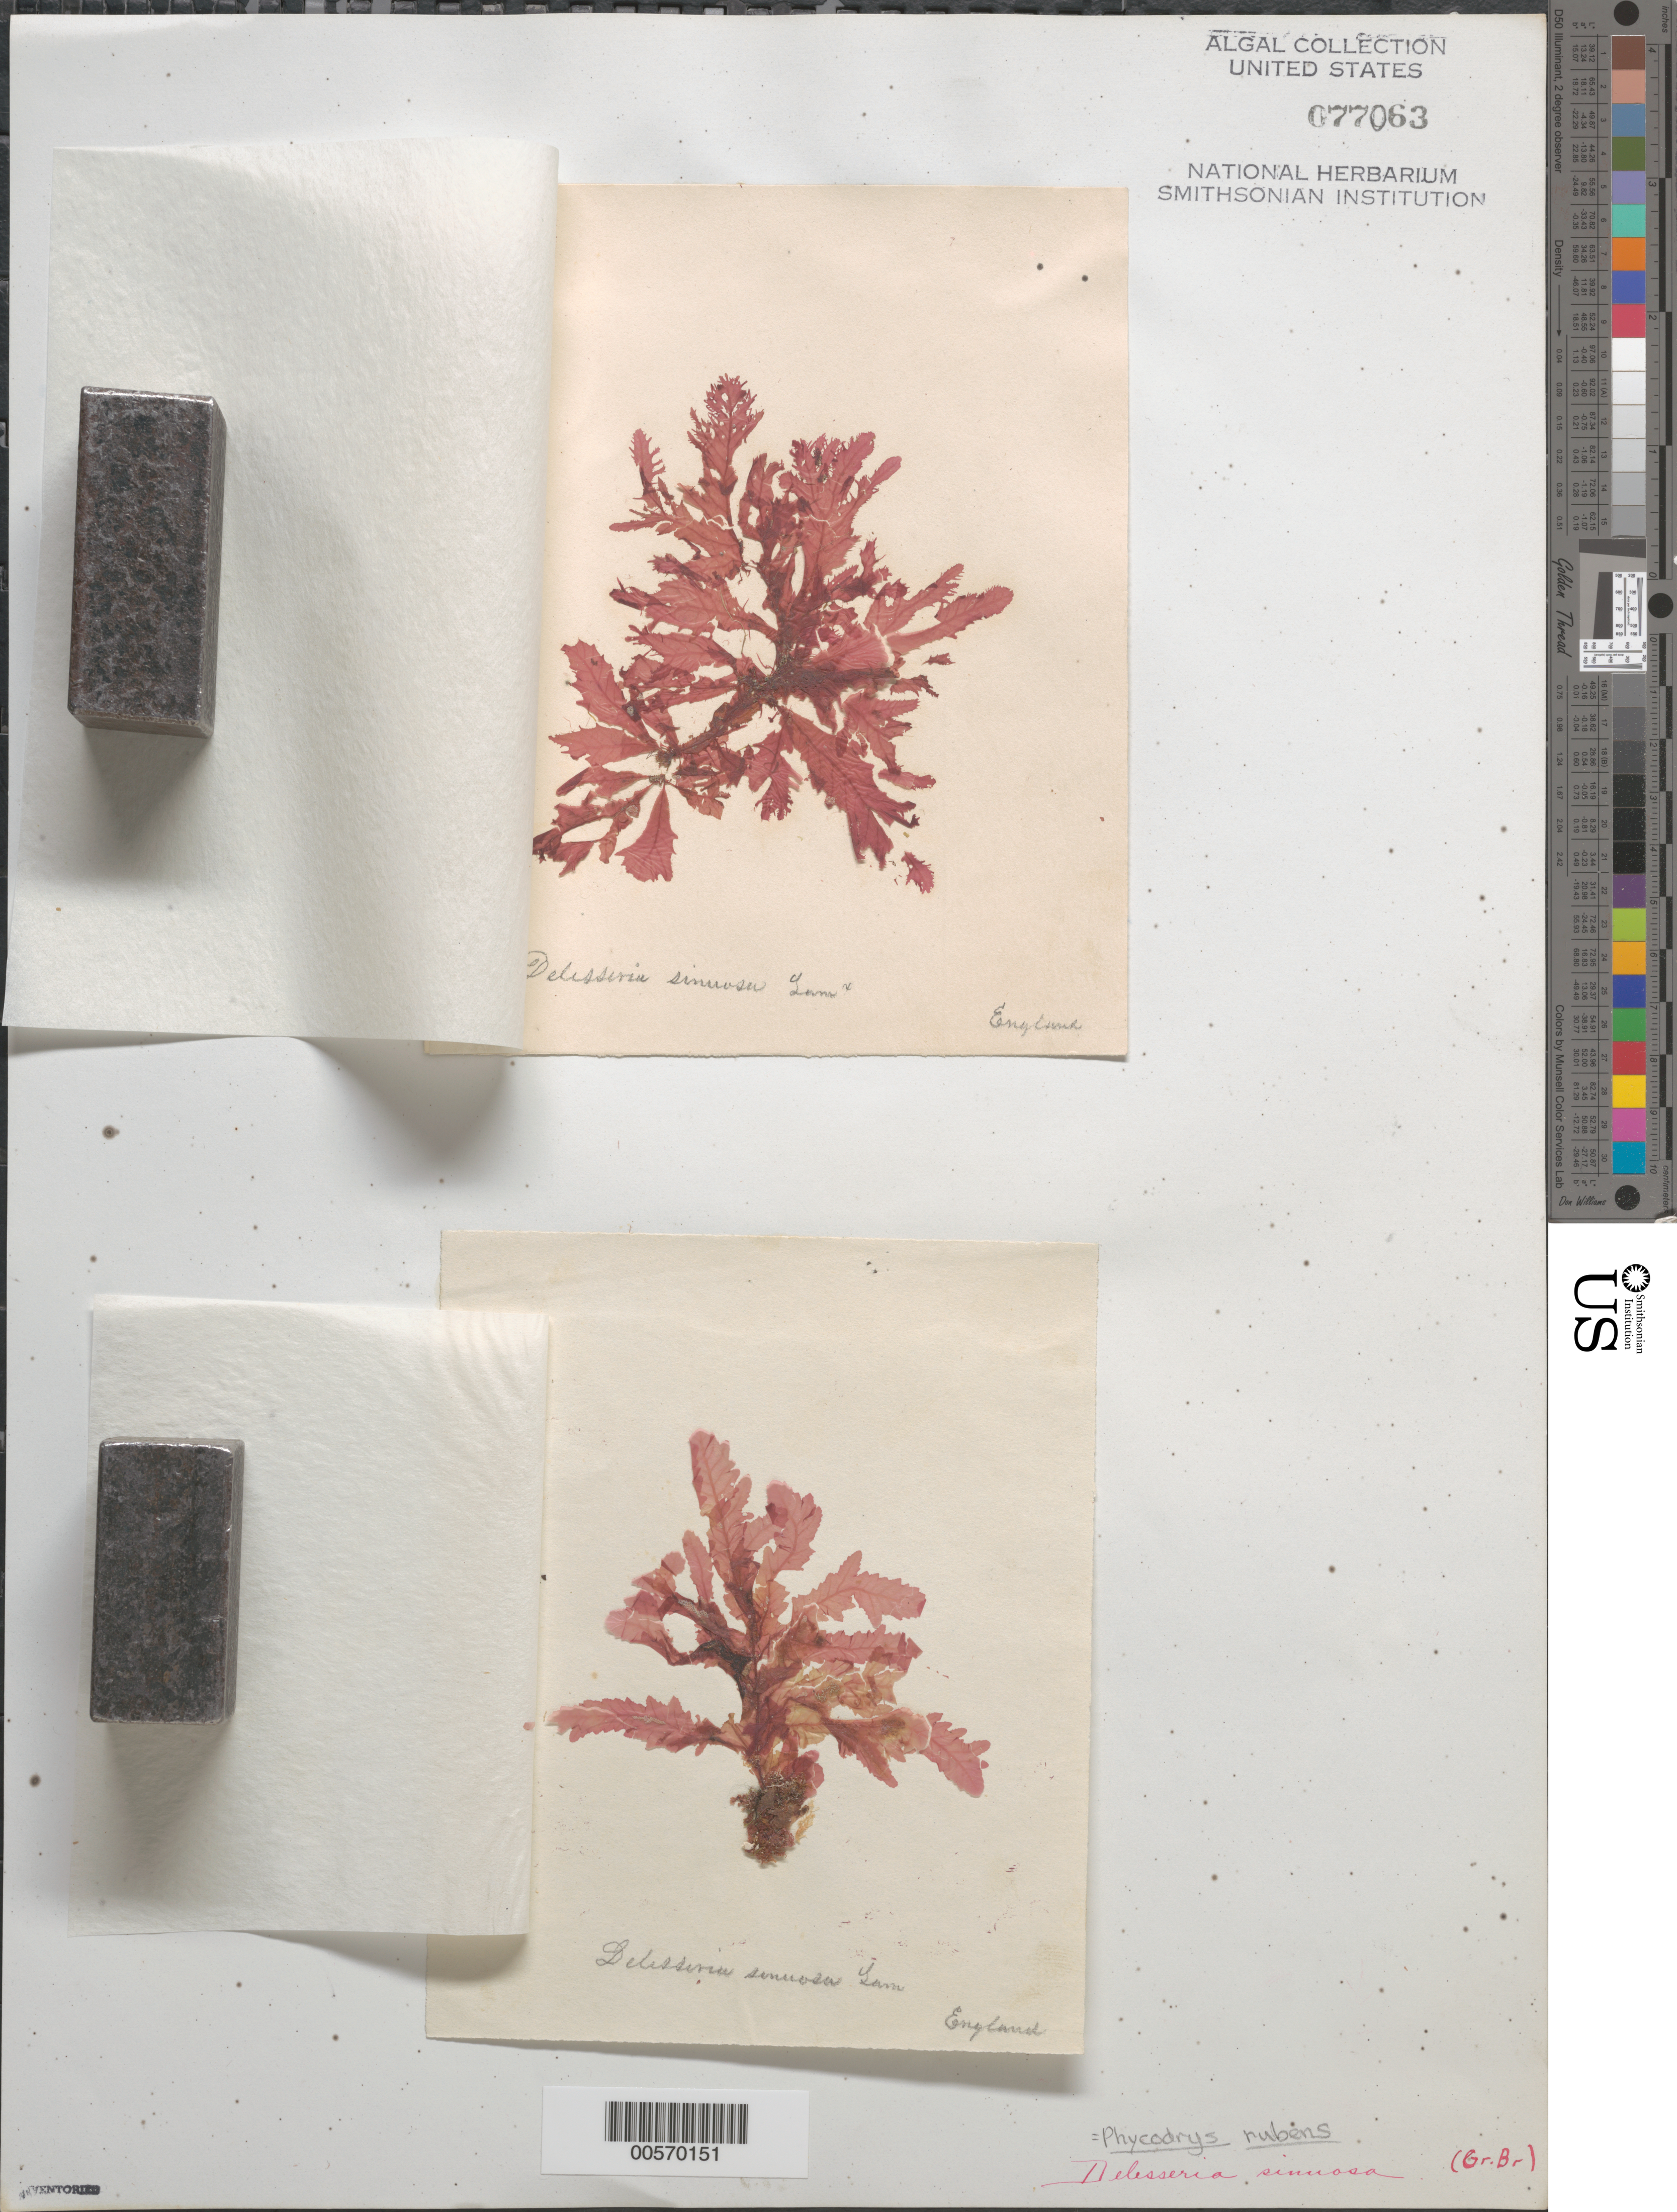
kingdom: Plantae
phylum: Rhodophyta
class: Florideophyceae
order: Ceramiales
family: Delesseriaceae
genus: Phycodrys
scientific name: Phycodrys rubens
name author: (L.) Batters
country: United Kingdom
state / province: England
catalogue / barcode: US 77063